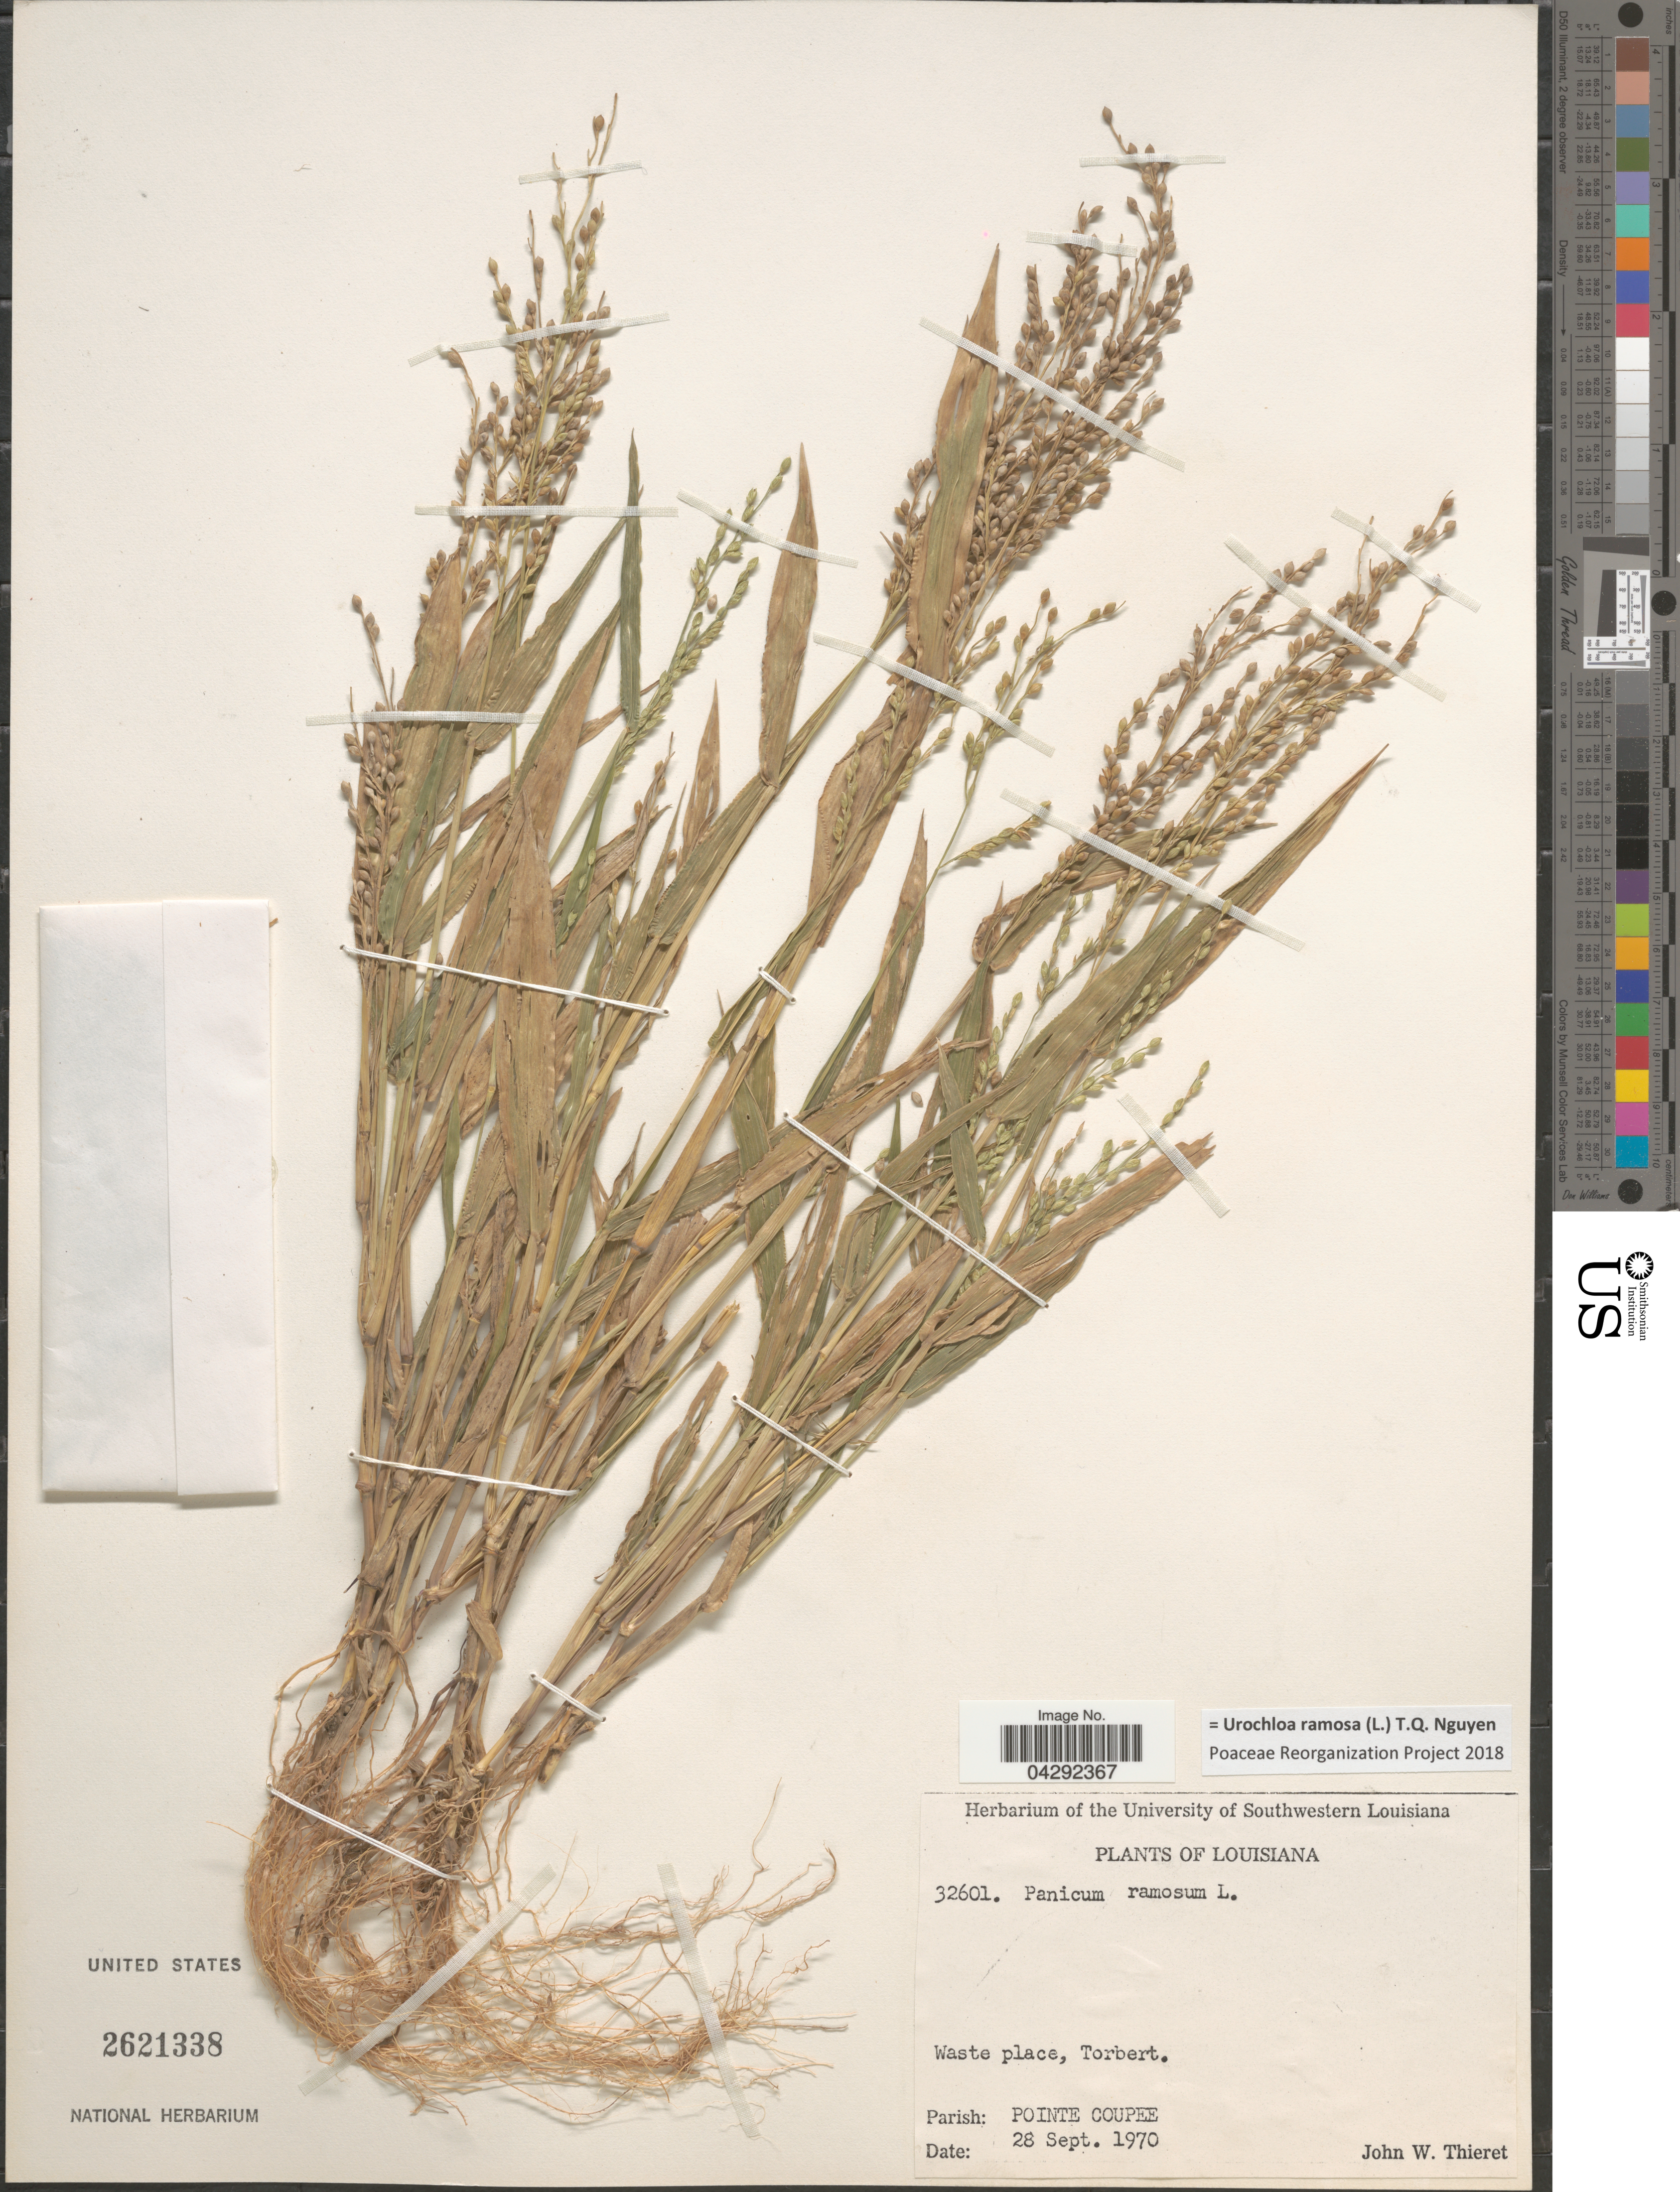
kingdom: Plantae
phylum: Tracheophyta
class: Liliopsida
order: Poales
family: Poaceae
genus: Urochloa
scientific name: Urochloa ramosa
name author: T.Q. Nguyen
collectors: J. W. Thieret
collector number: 32601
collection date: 1970-09-28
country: United States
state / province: Louisiana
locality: Torbert. Parish: Pointe Coupee.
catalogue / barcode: US 2621338